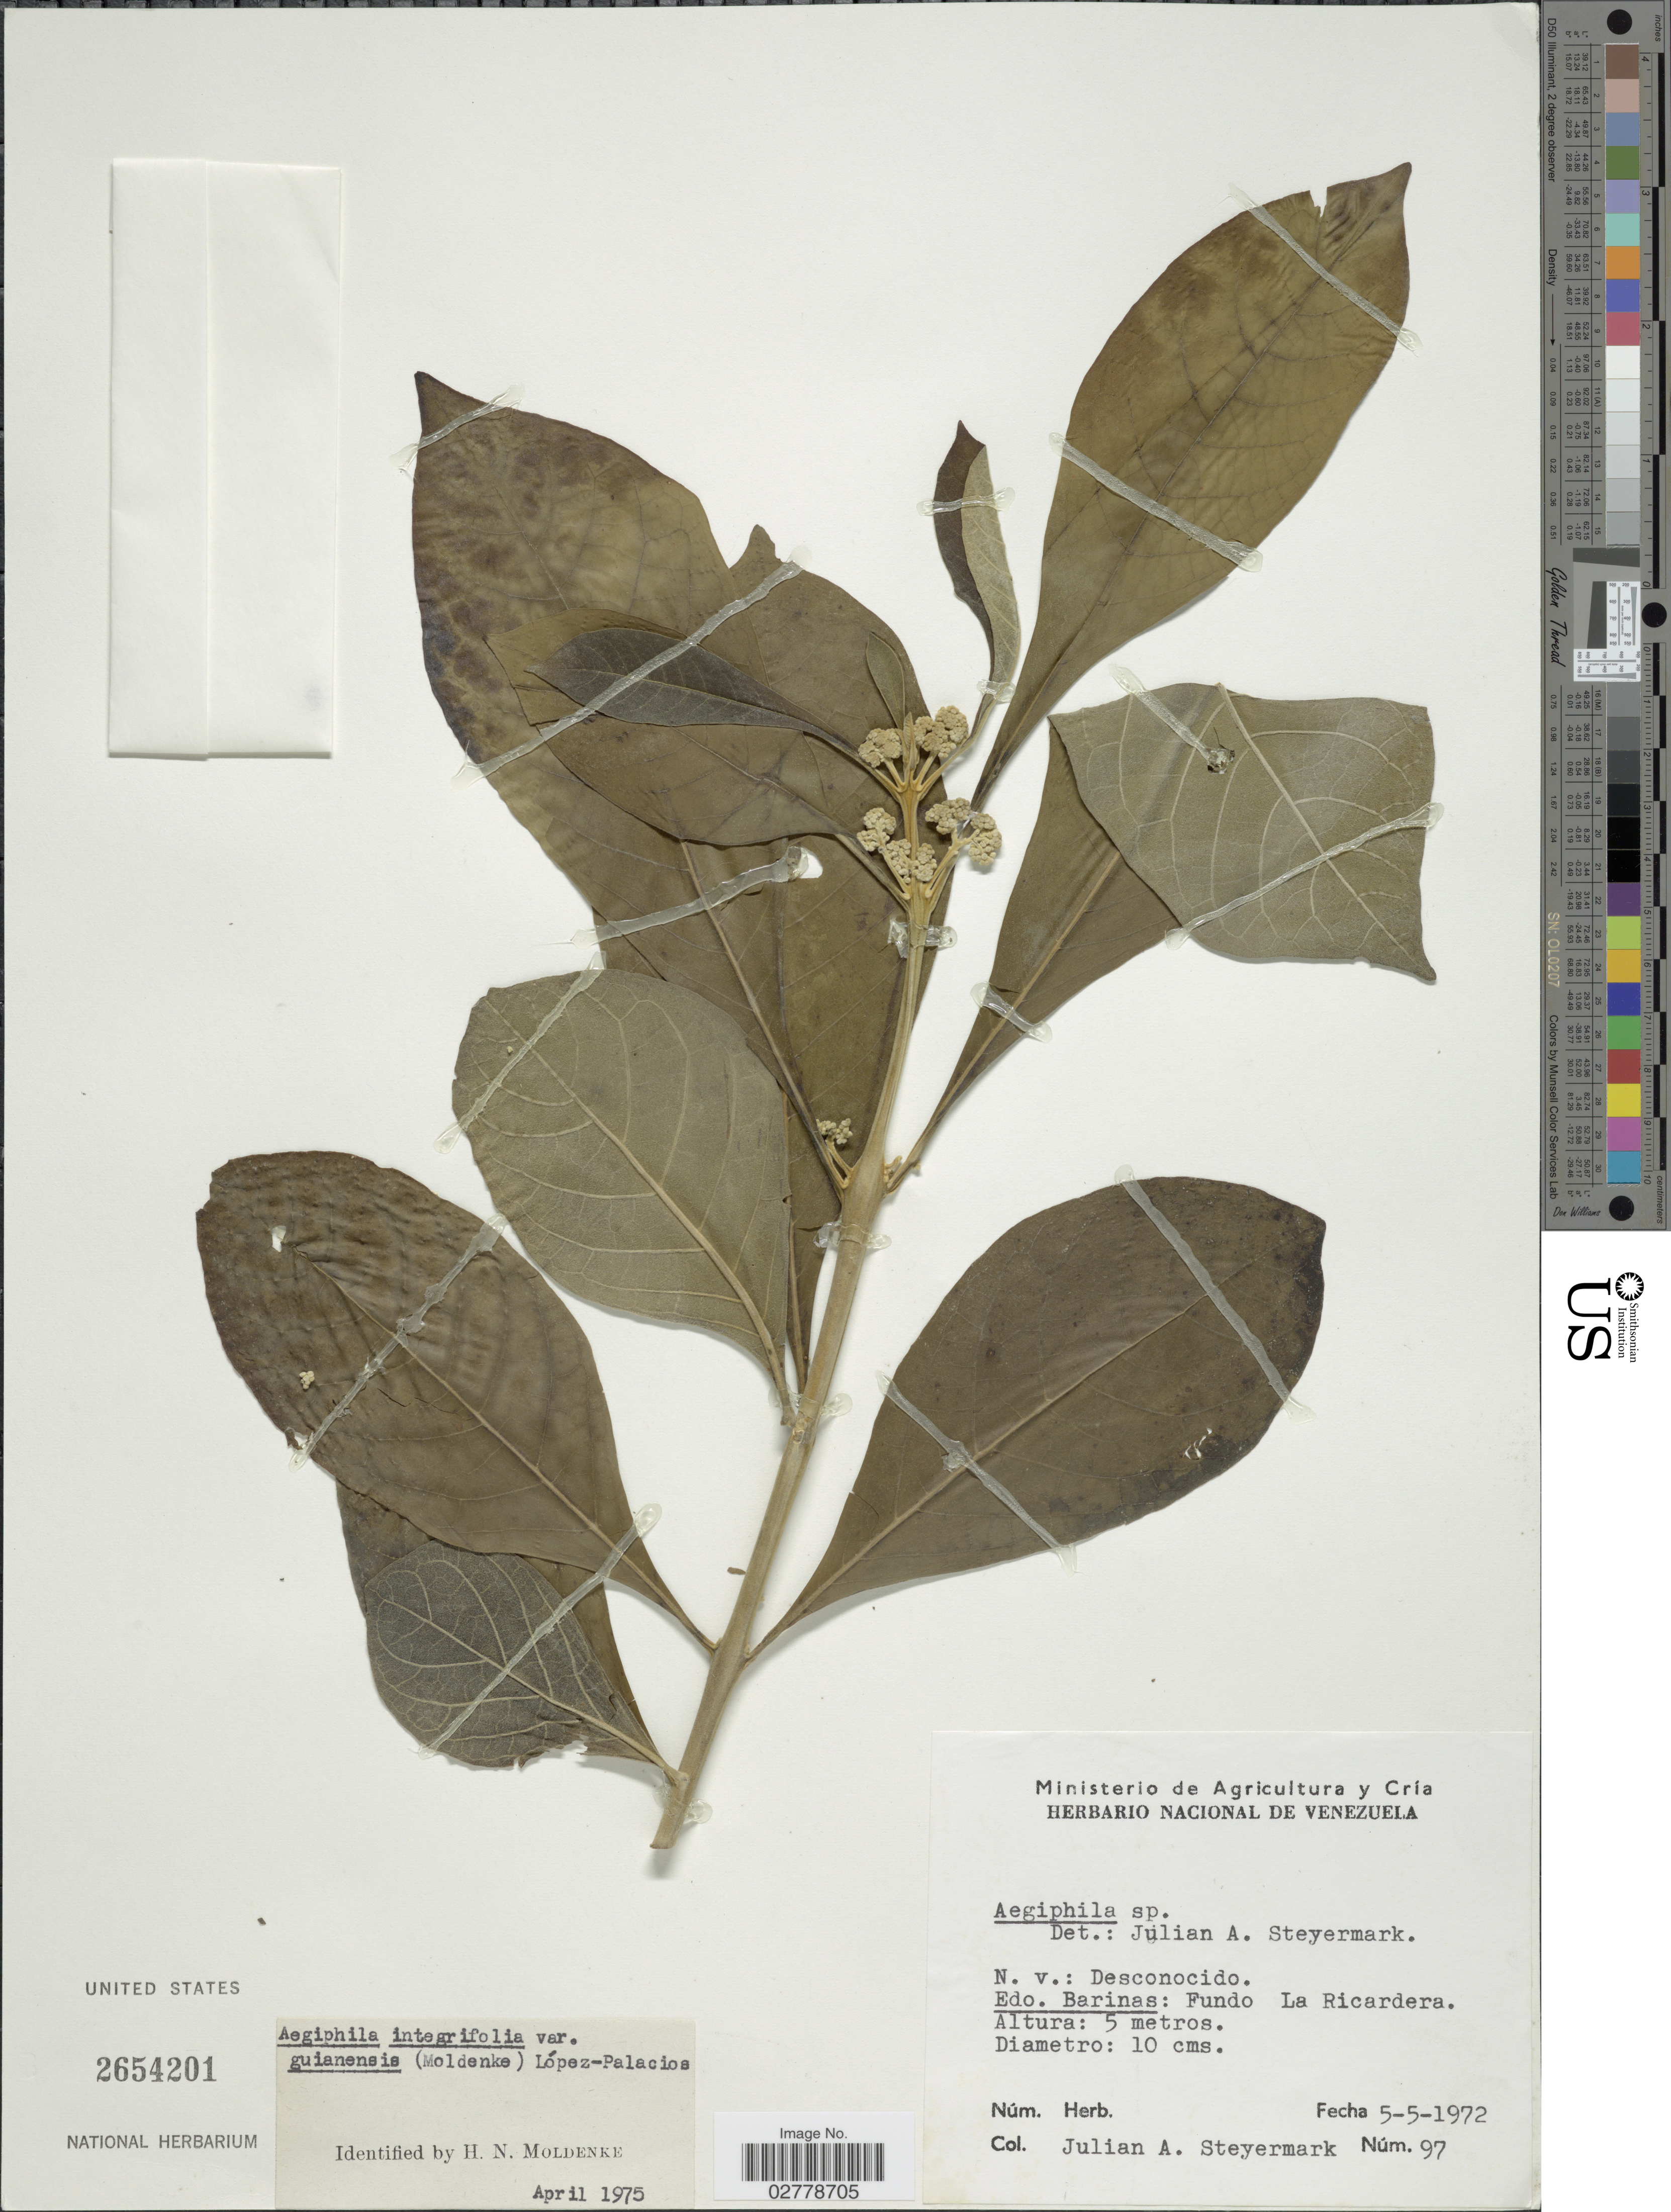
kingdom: Plantae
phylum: Tracheophyta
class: Magnoliopsida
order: Lamiales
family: Lamiaceae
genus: Aegiphila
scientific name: Aegiphila integrifolia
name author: (Jacq.) B.D. Jacks.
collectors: J. Steyermark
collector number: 97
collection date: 1972-05-05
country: Venezuela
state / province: Barinas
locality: Edo. Barinas: Fundo La Ricardera.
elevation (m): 5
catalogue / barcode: US 2654201